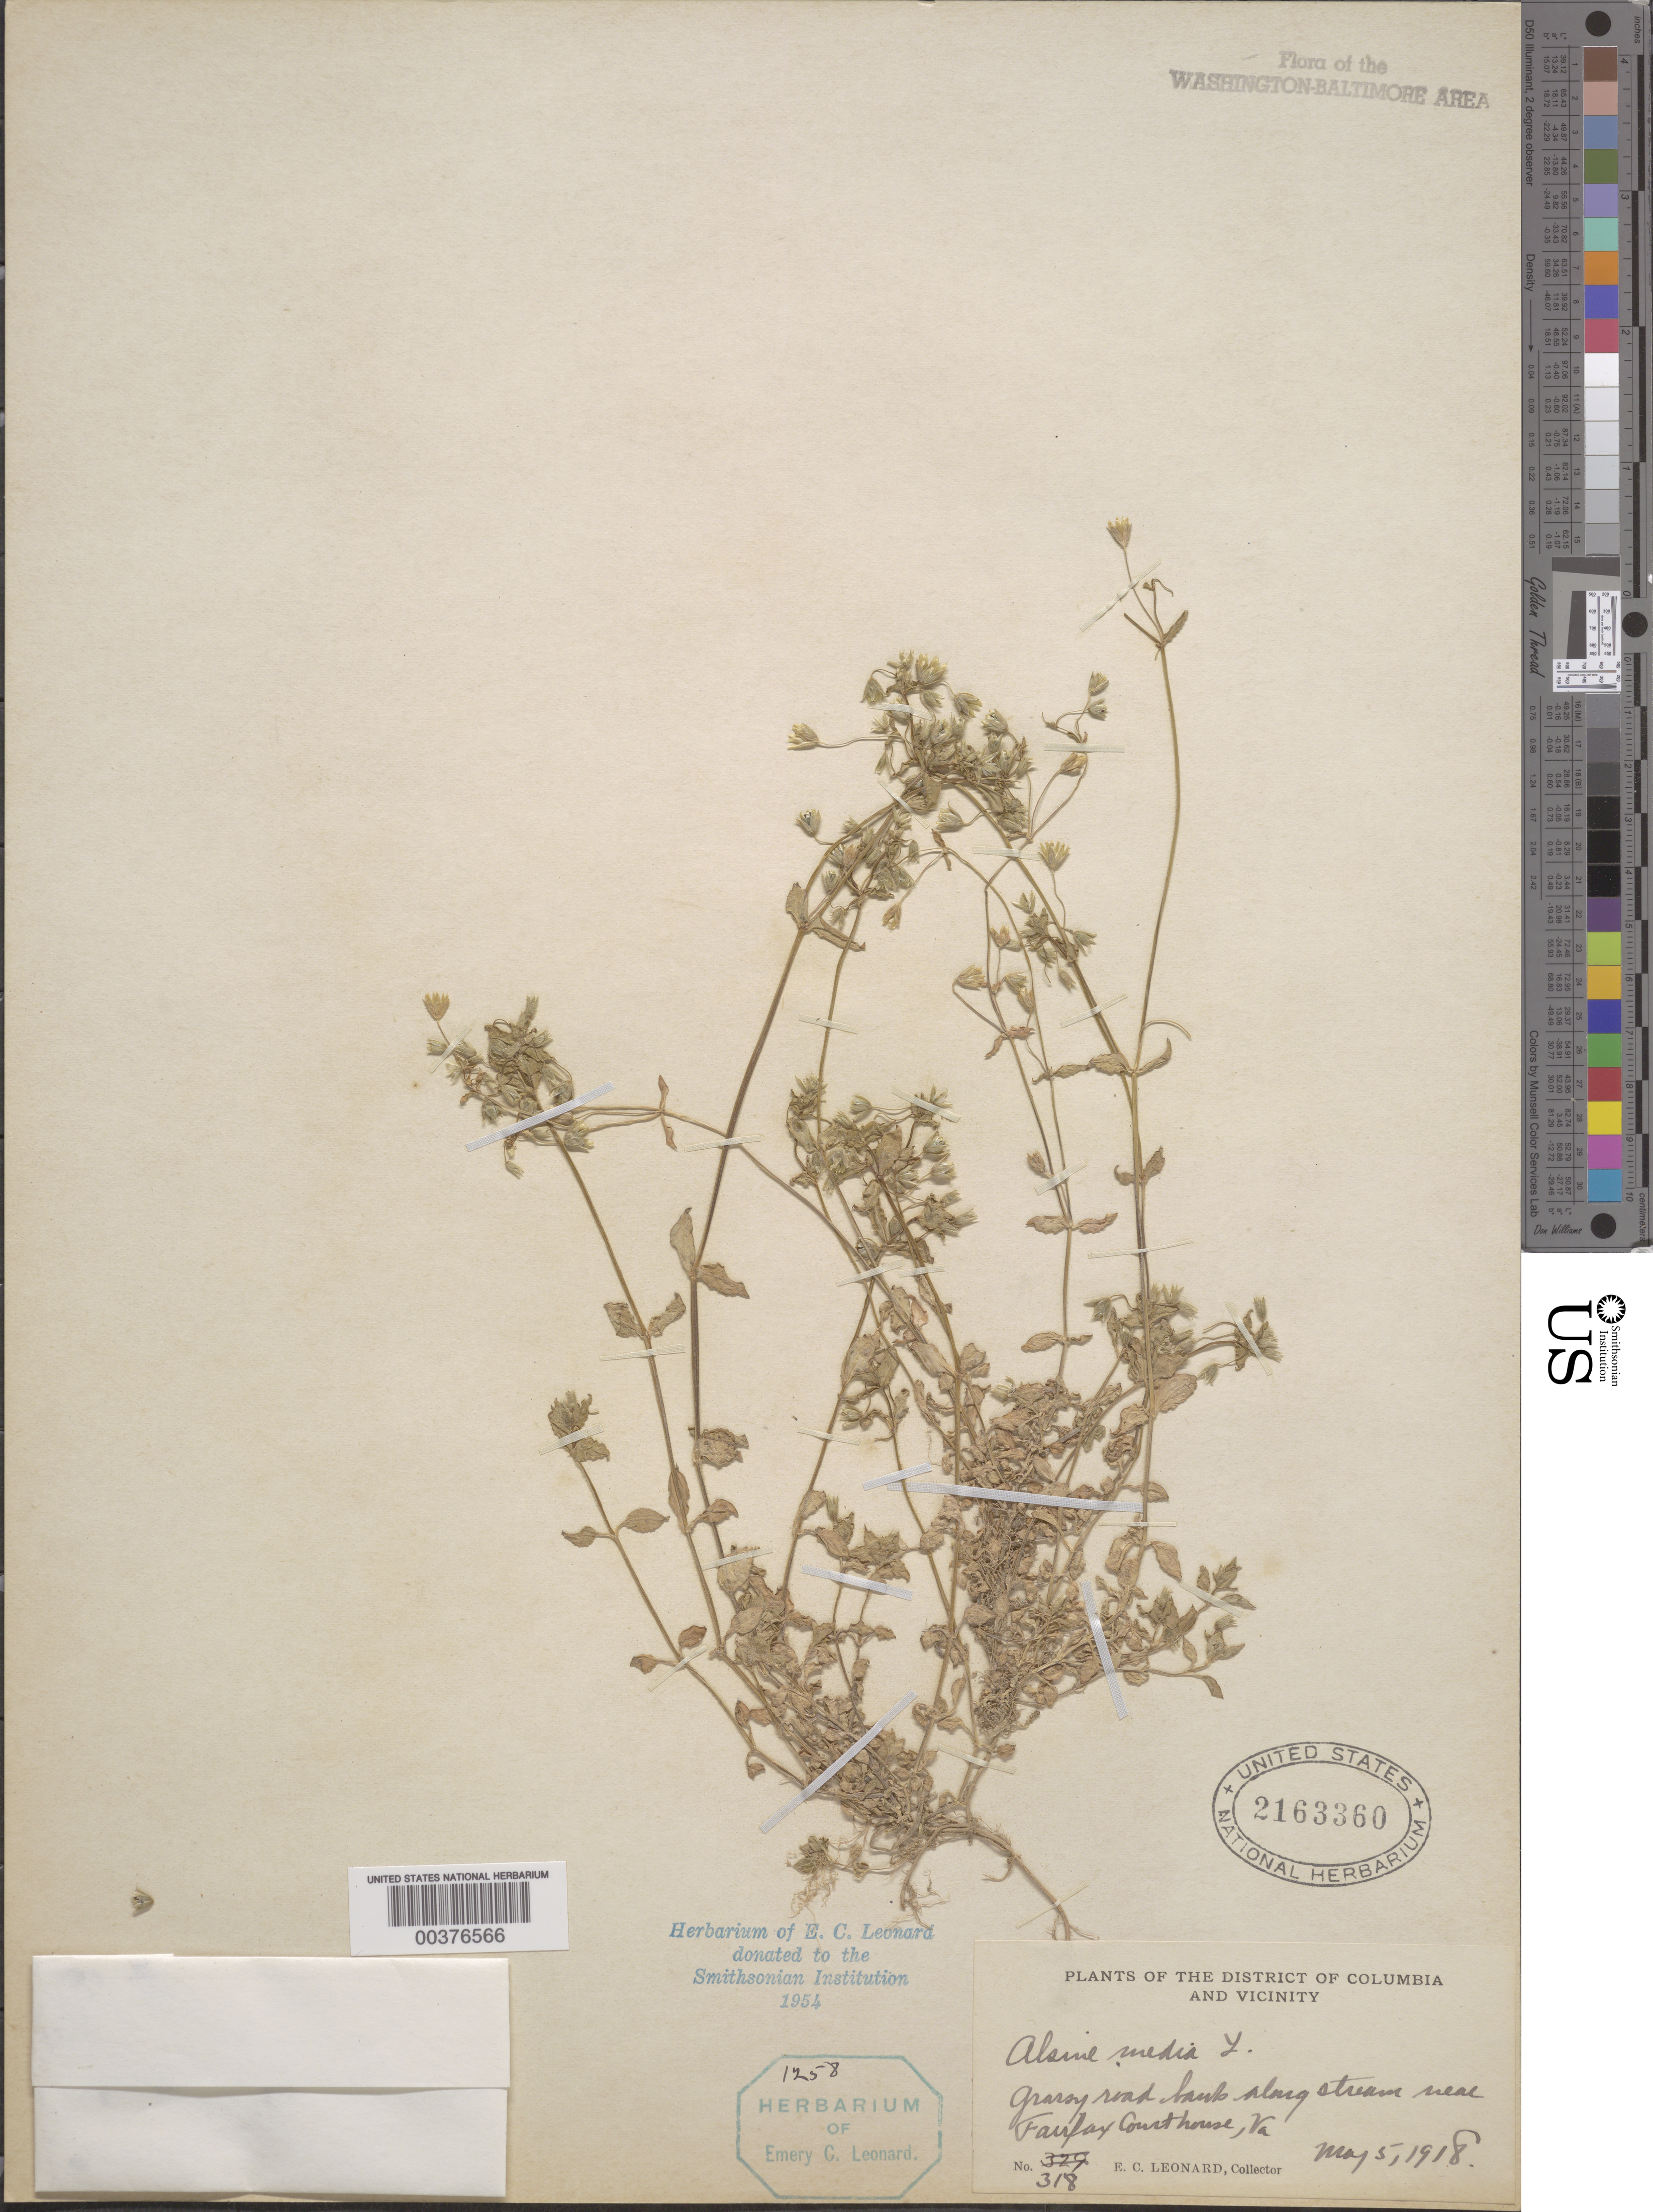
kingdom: Plantae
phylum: Tracheophyta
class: Magnoliopsida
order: Caryophyllales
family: Caryophyllaceae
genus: Stellaria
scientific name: Stellaria media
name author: (L.) Vill.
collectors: E. C. Leonard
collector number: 318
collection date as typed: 05 May 1918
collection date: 1918-05-05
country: United States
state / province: Virginia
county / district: Fairfax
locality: Fairfax Courthouse vicinity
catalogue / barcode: US 2163360